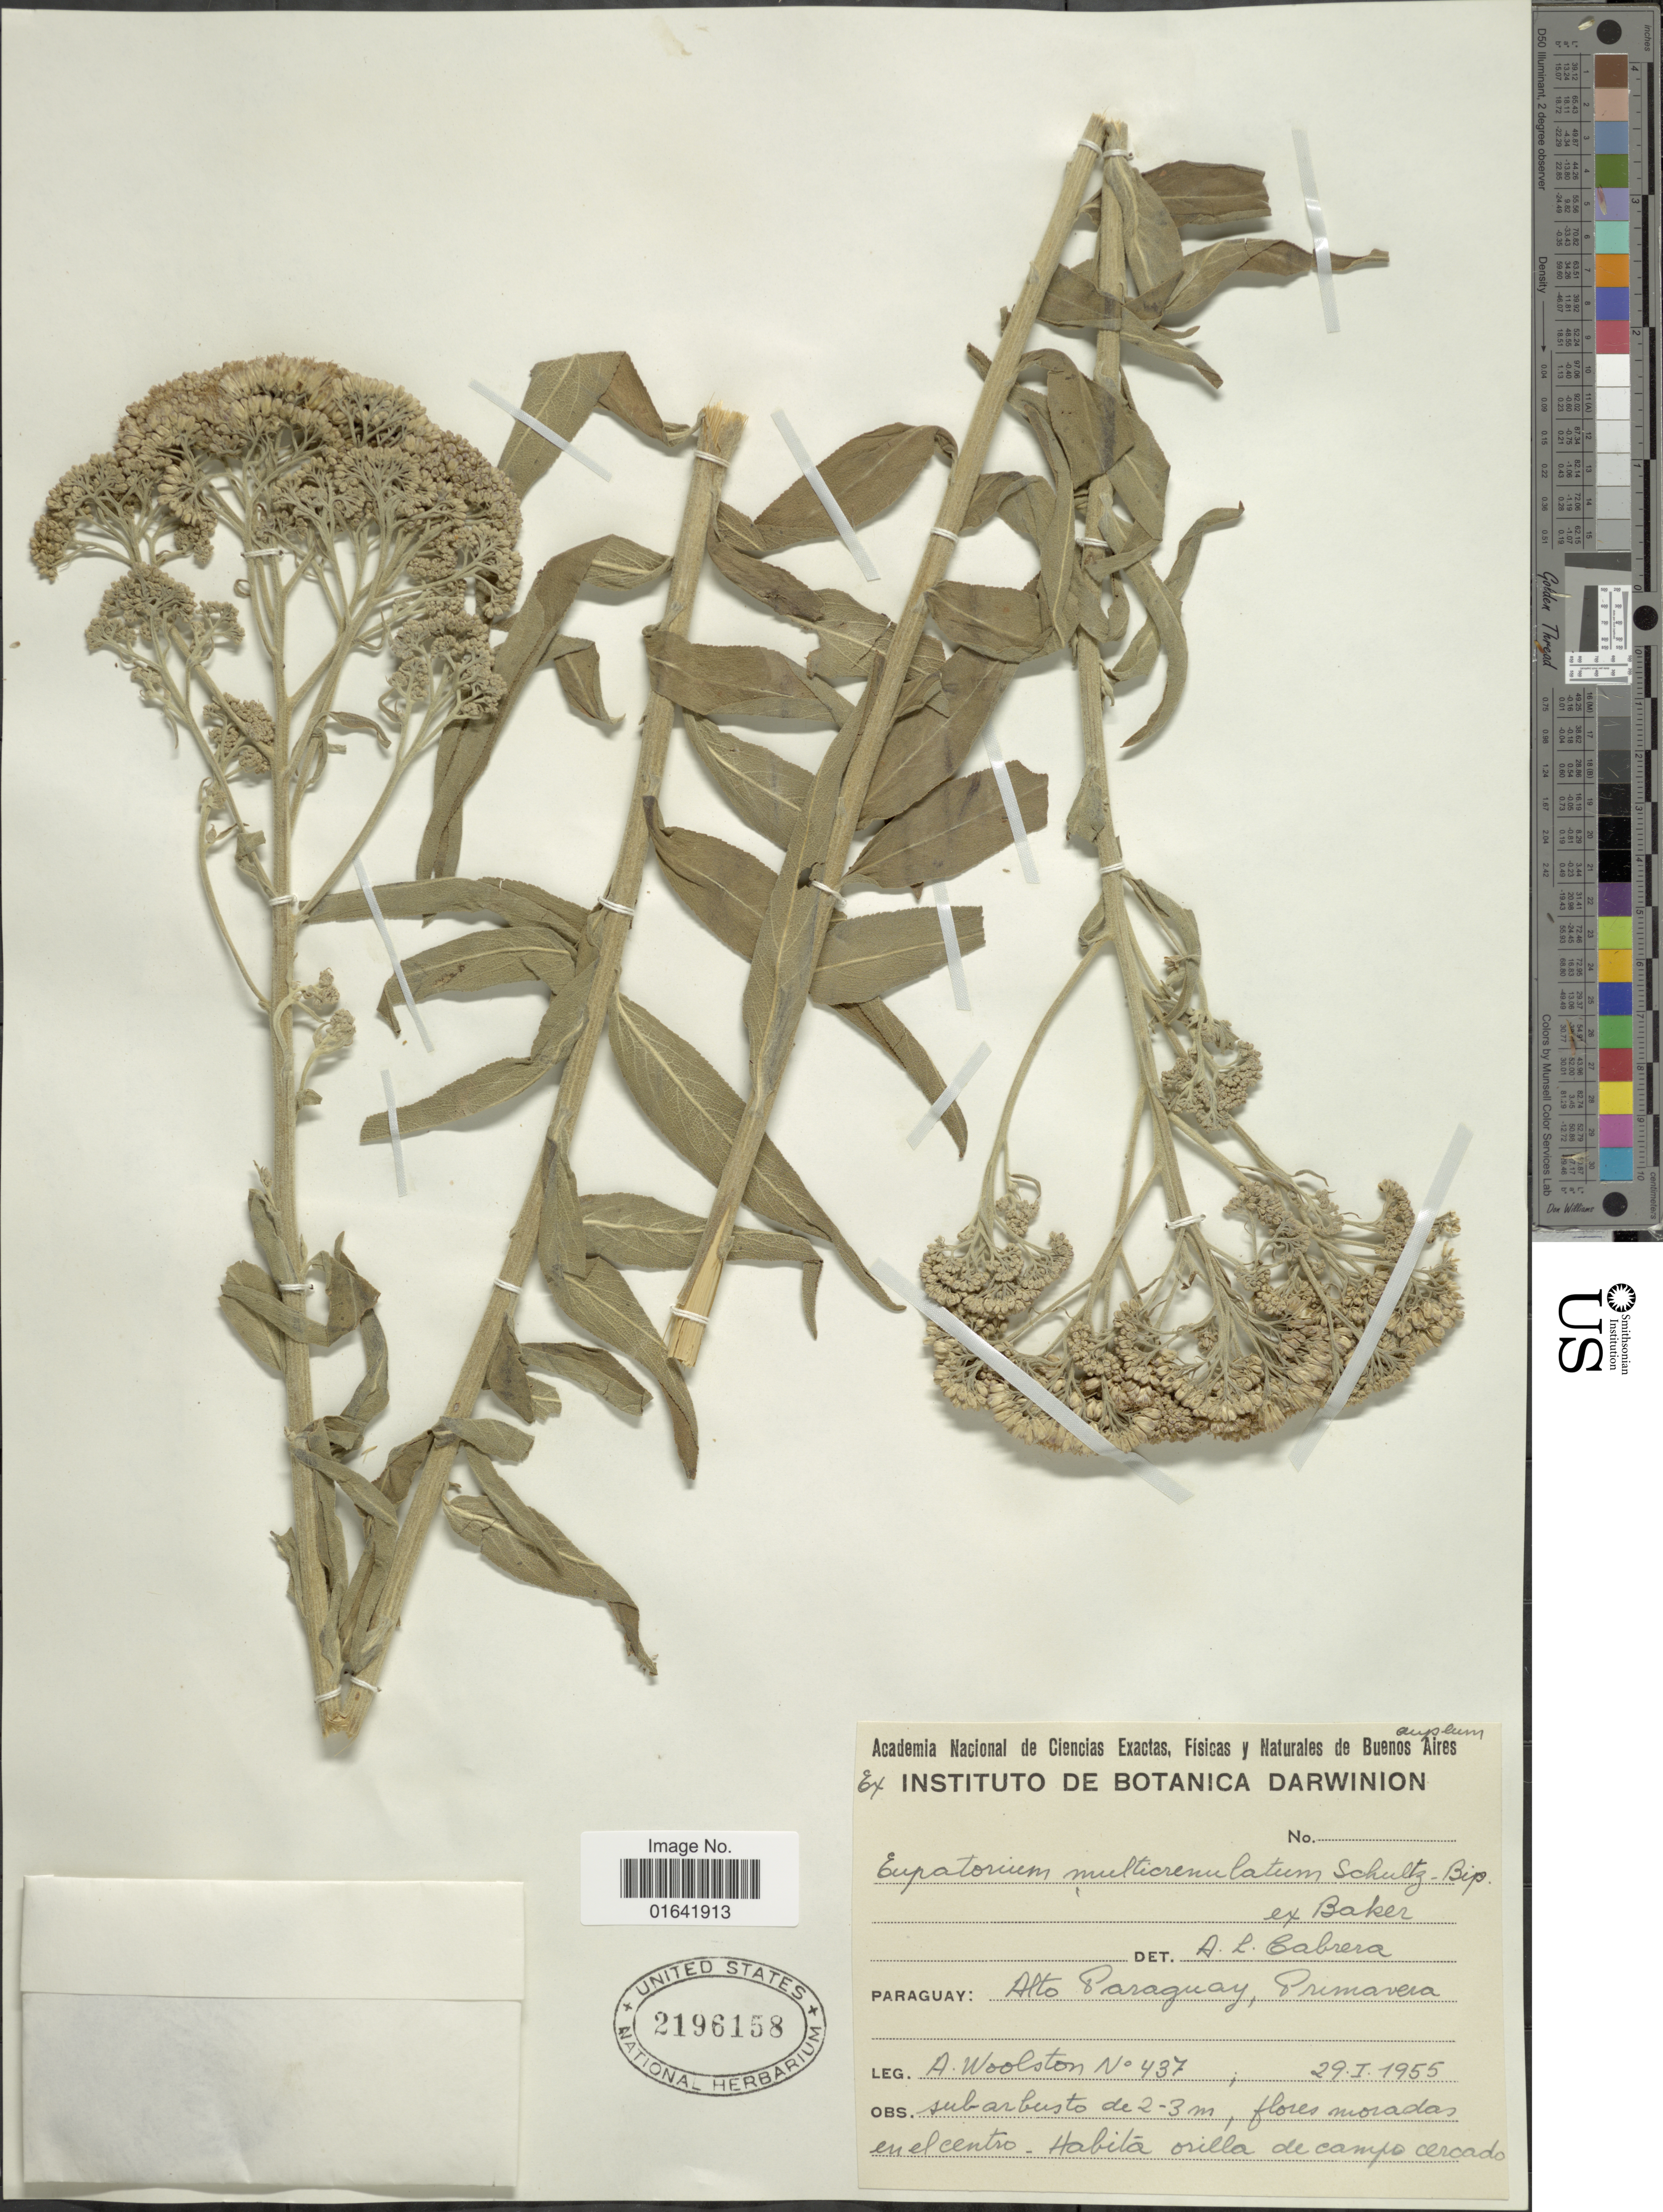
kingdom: Plantae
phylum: Tracheophyta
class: Magnoliopsida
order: Asterales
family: Asteraceae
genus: Disynaphia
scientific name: Disynaphia multicrenulata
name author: (Sch. Bip. ex Baker) R.M. King & H. Rob.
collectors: A. Woolston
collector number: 437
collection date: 1955-01-29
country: Paraguay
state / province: Alto Paraguay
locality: Primavera, habita orilla de campo cerrado.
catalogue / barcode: US 2196158